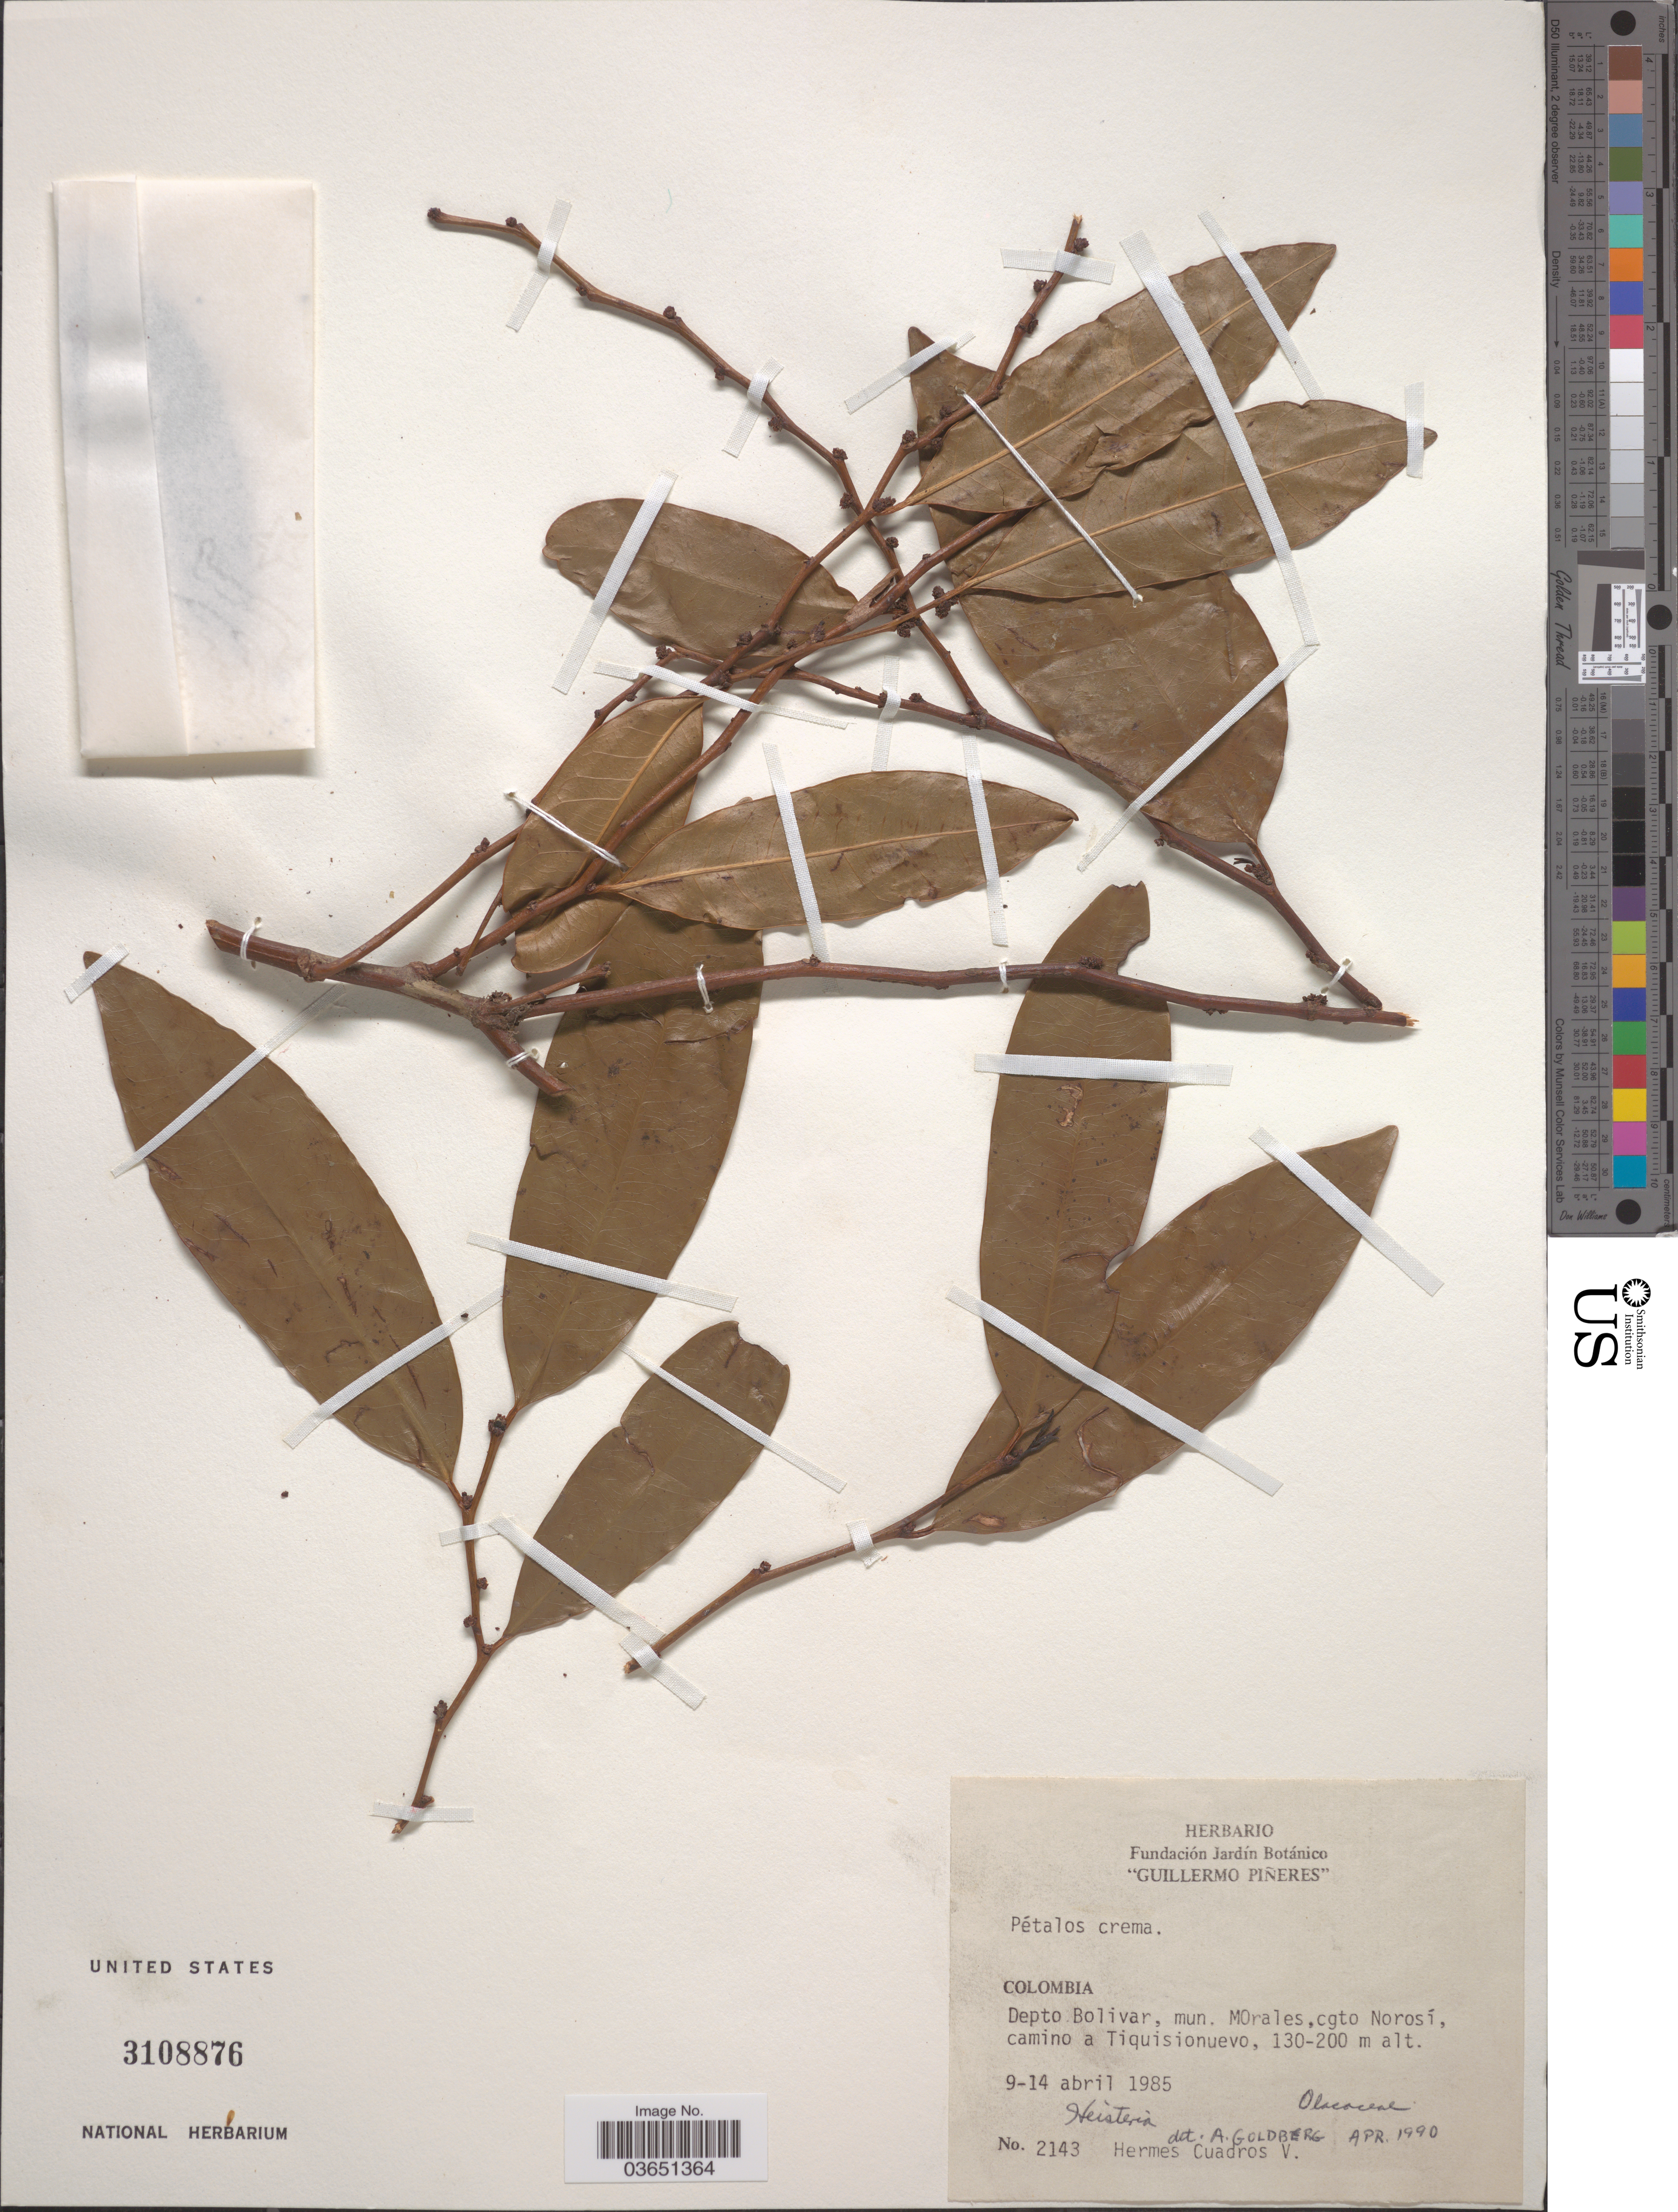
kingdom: Plantae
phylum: Tracheophyta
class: Magnoliopsida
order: Santalales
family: Erythropalaceae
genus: Heisteria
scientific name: Heisteria sp.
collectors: H. Cuadros V.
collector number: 2143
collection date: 1985-04-09/1985-04-14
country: Colombia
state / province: Bolívar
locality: Depto Bolivar, mun. MOrales, cgto Norosí, camino a Tiquisionuevo.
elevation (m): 130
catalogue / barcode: US 3108876